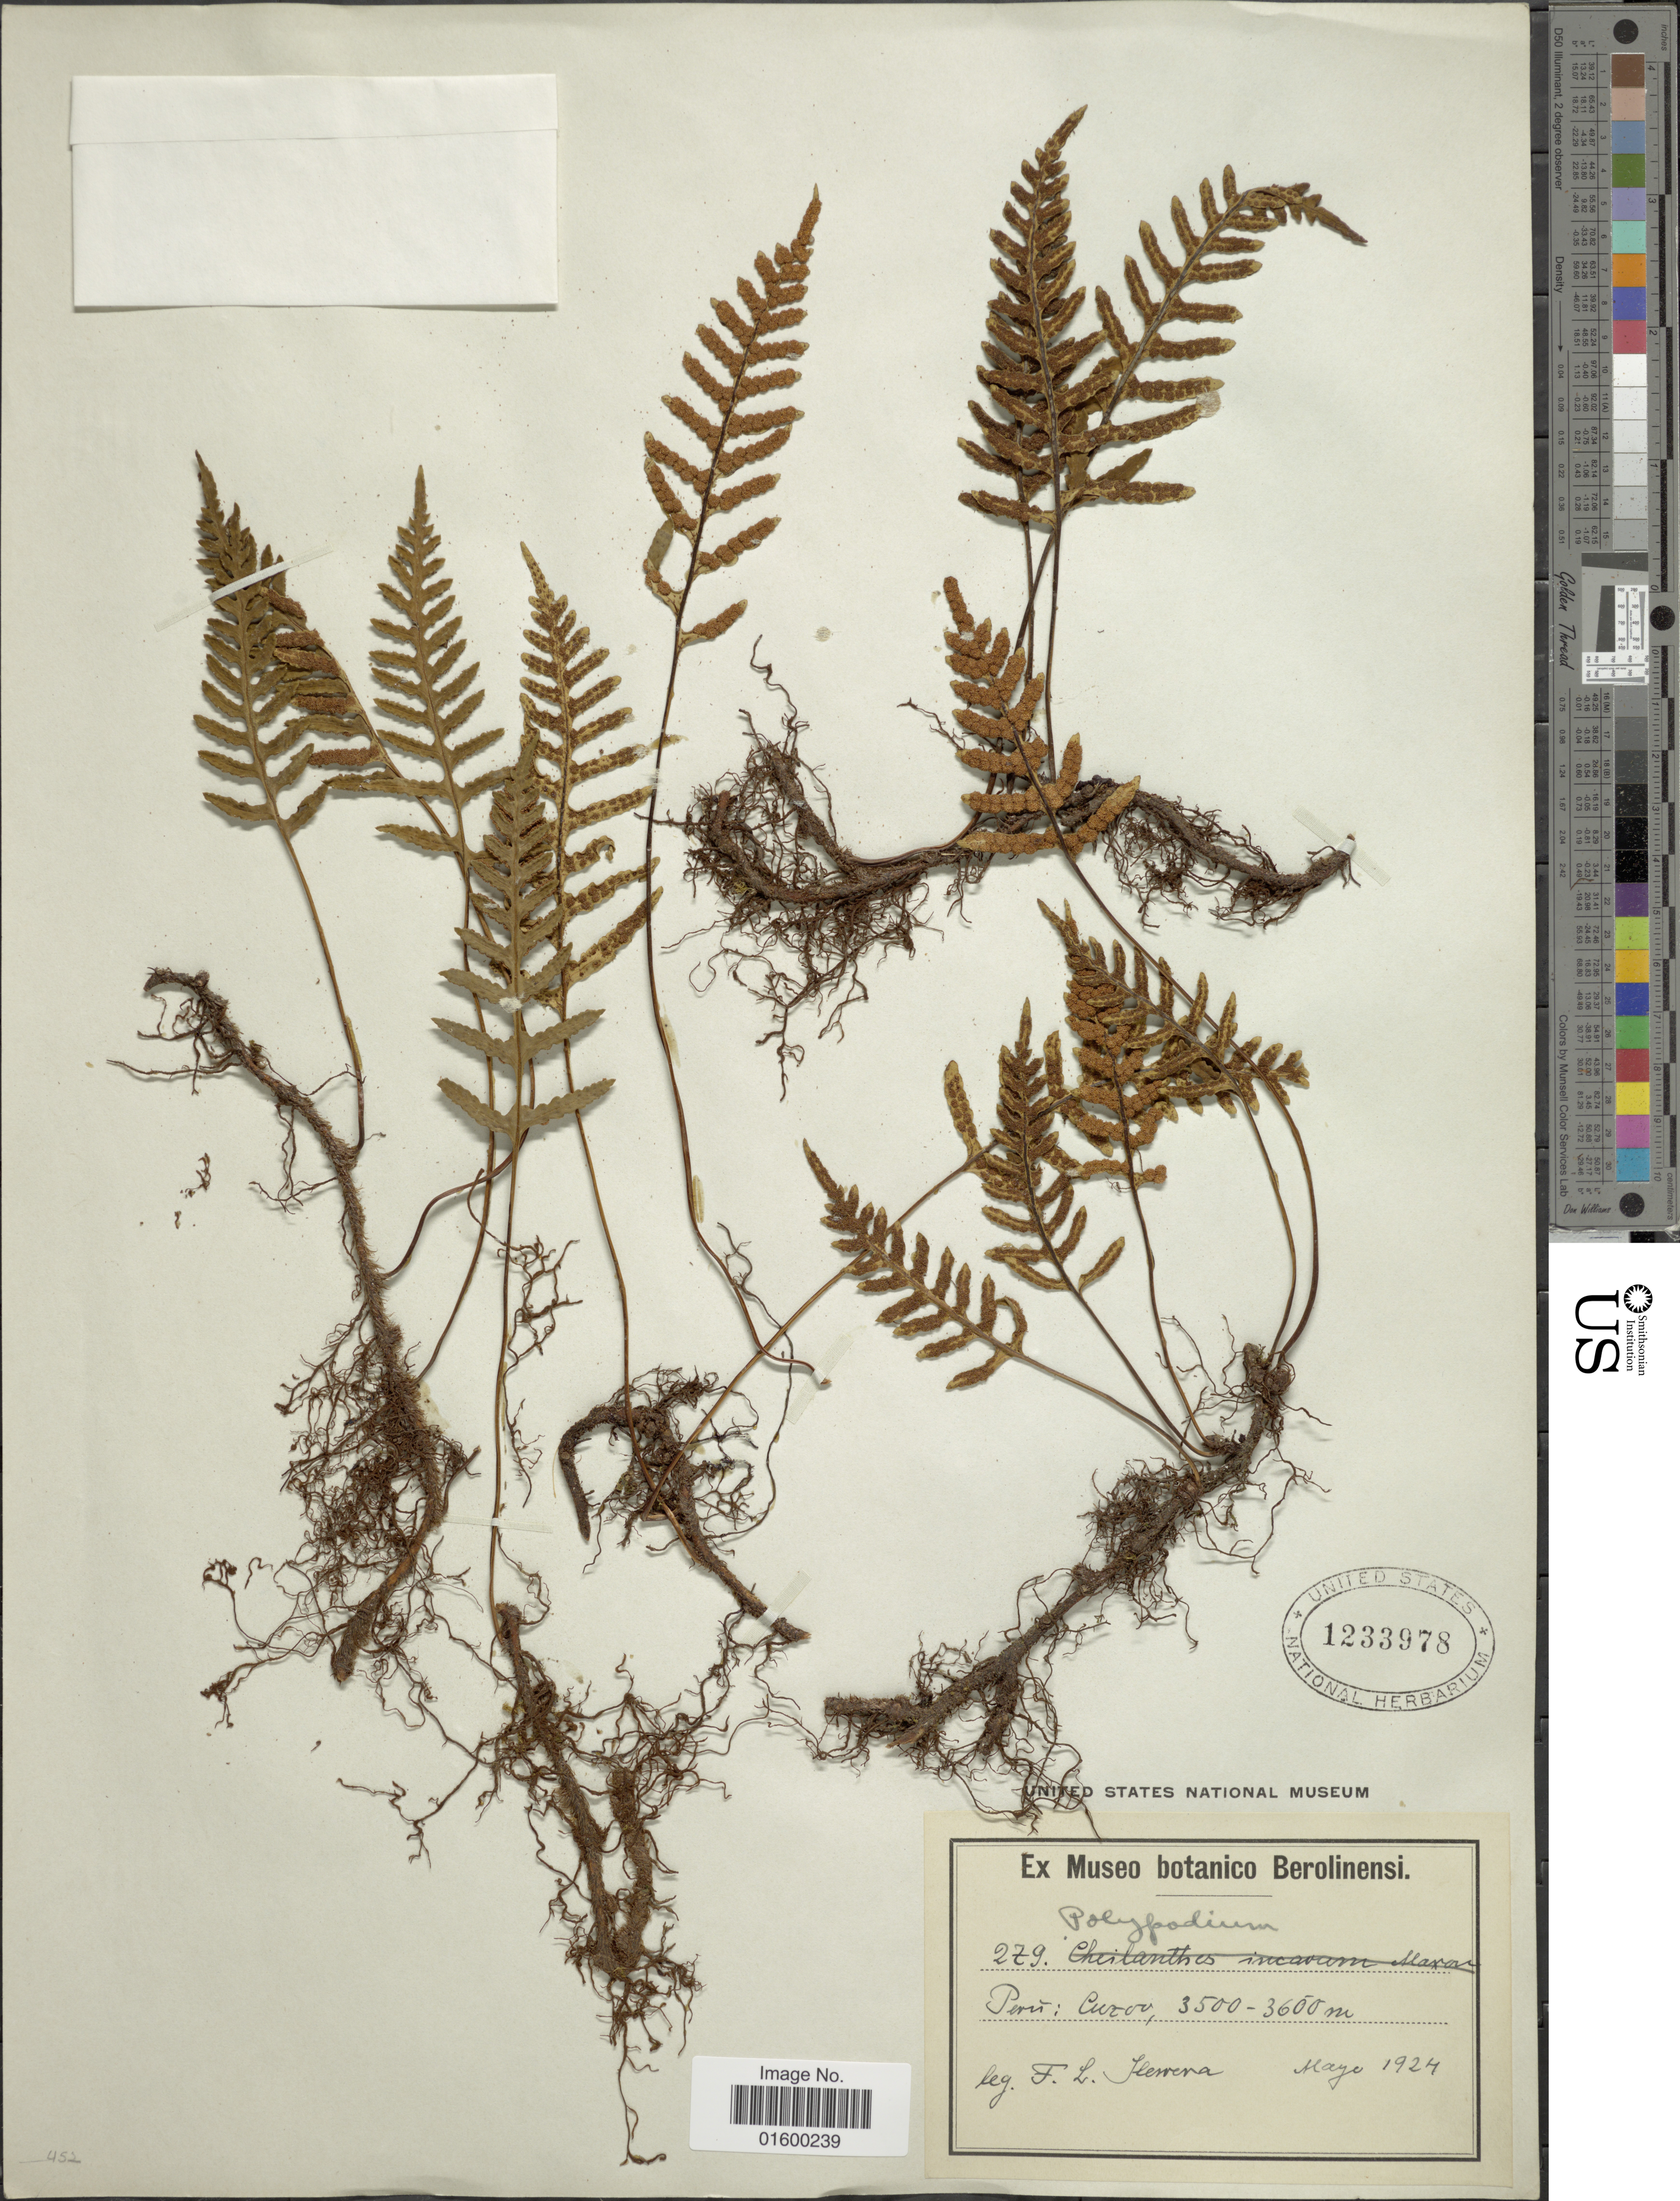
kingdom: Plantae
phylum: Tracheophyta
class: Polypodiopsida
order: Polypodiales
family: Polypodiaceae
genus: Pleopeltis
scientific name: Pleopeltis sp.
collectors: F. L. Herrera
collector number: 279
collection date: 1924-05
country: Peru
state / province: Cusco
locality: Peru: Cuzco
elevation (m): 3500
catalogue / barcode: US 1233978